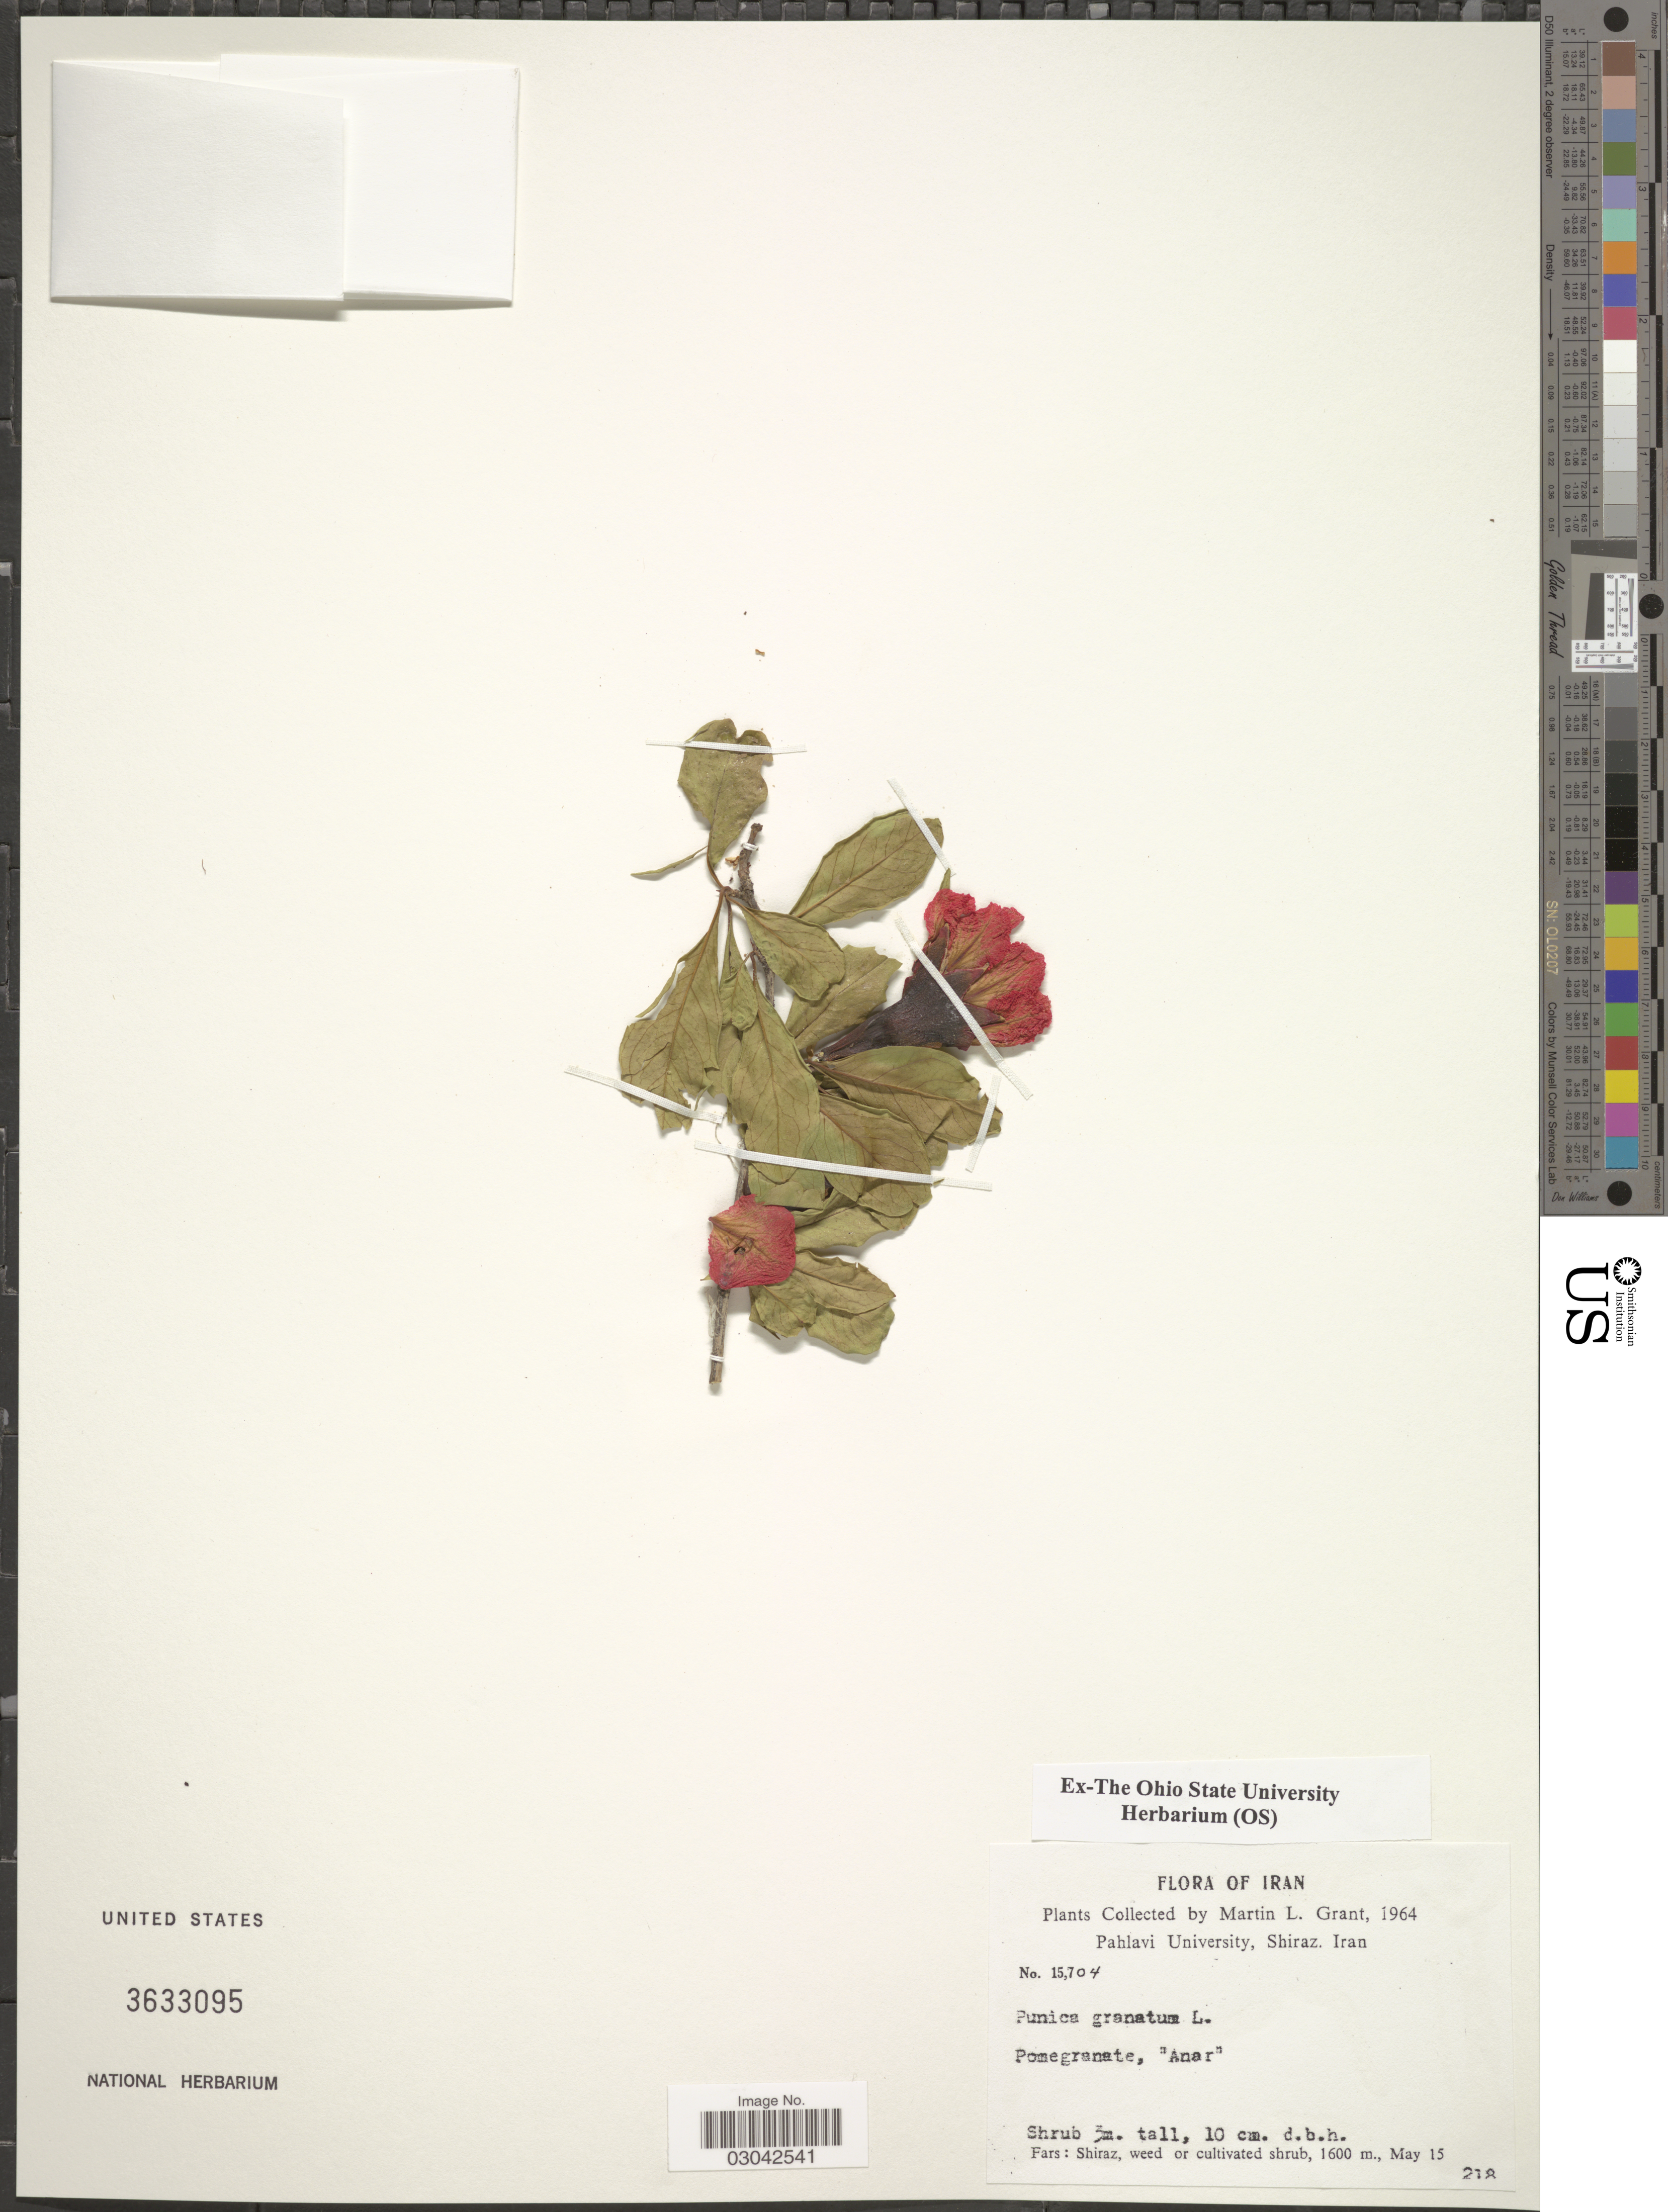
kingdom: Plantae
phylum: Tracheophyta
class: Magnoliopsida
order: Myrtales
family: Lythraceae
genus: Punica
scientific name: Punica granatum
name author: L.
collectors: M. L. Grant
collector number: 218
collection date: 1964-05-15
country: Iran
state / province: Fars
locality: Shiraz.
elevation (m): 1600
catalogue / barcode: US 3633095